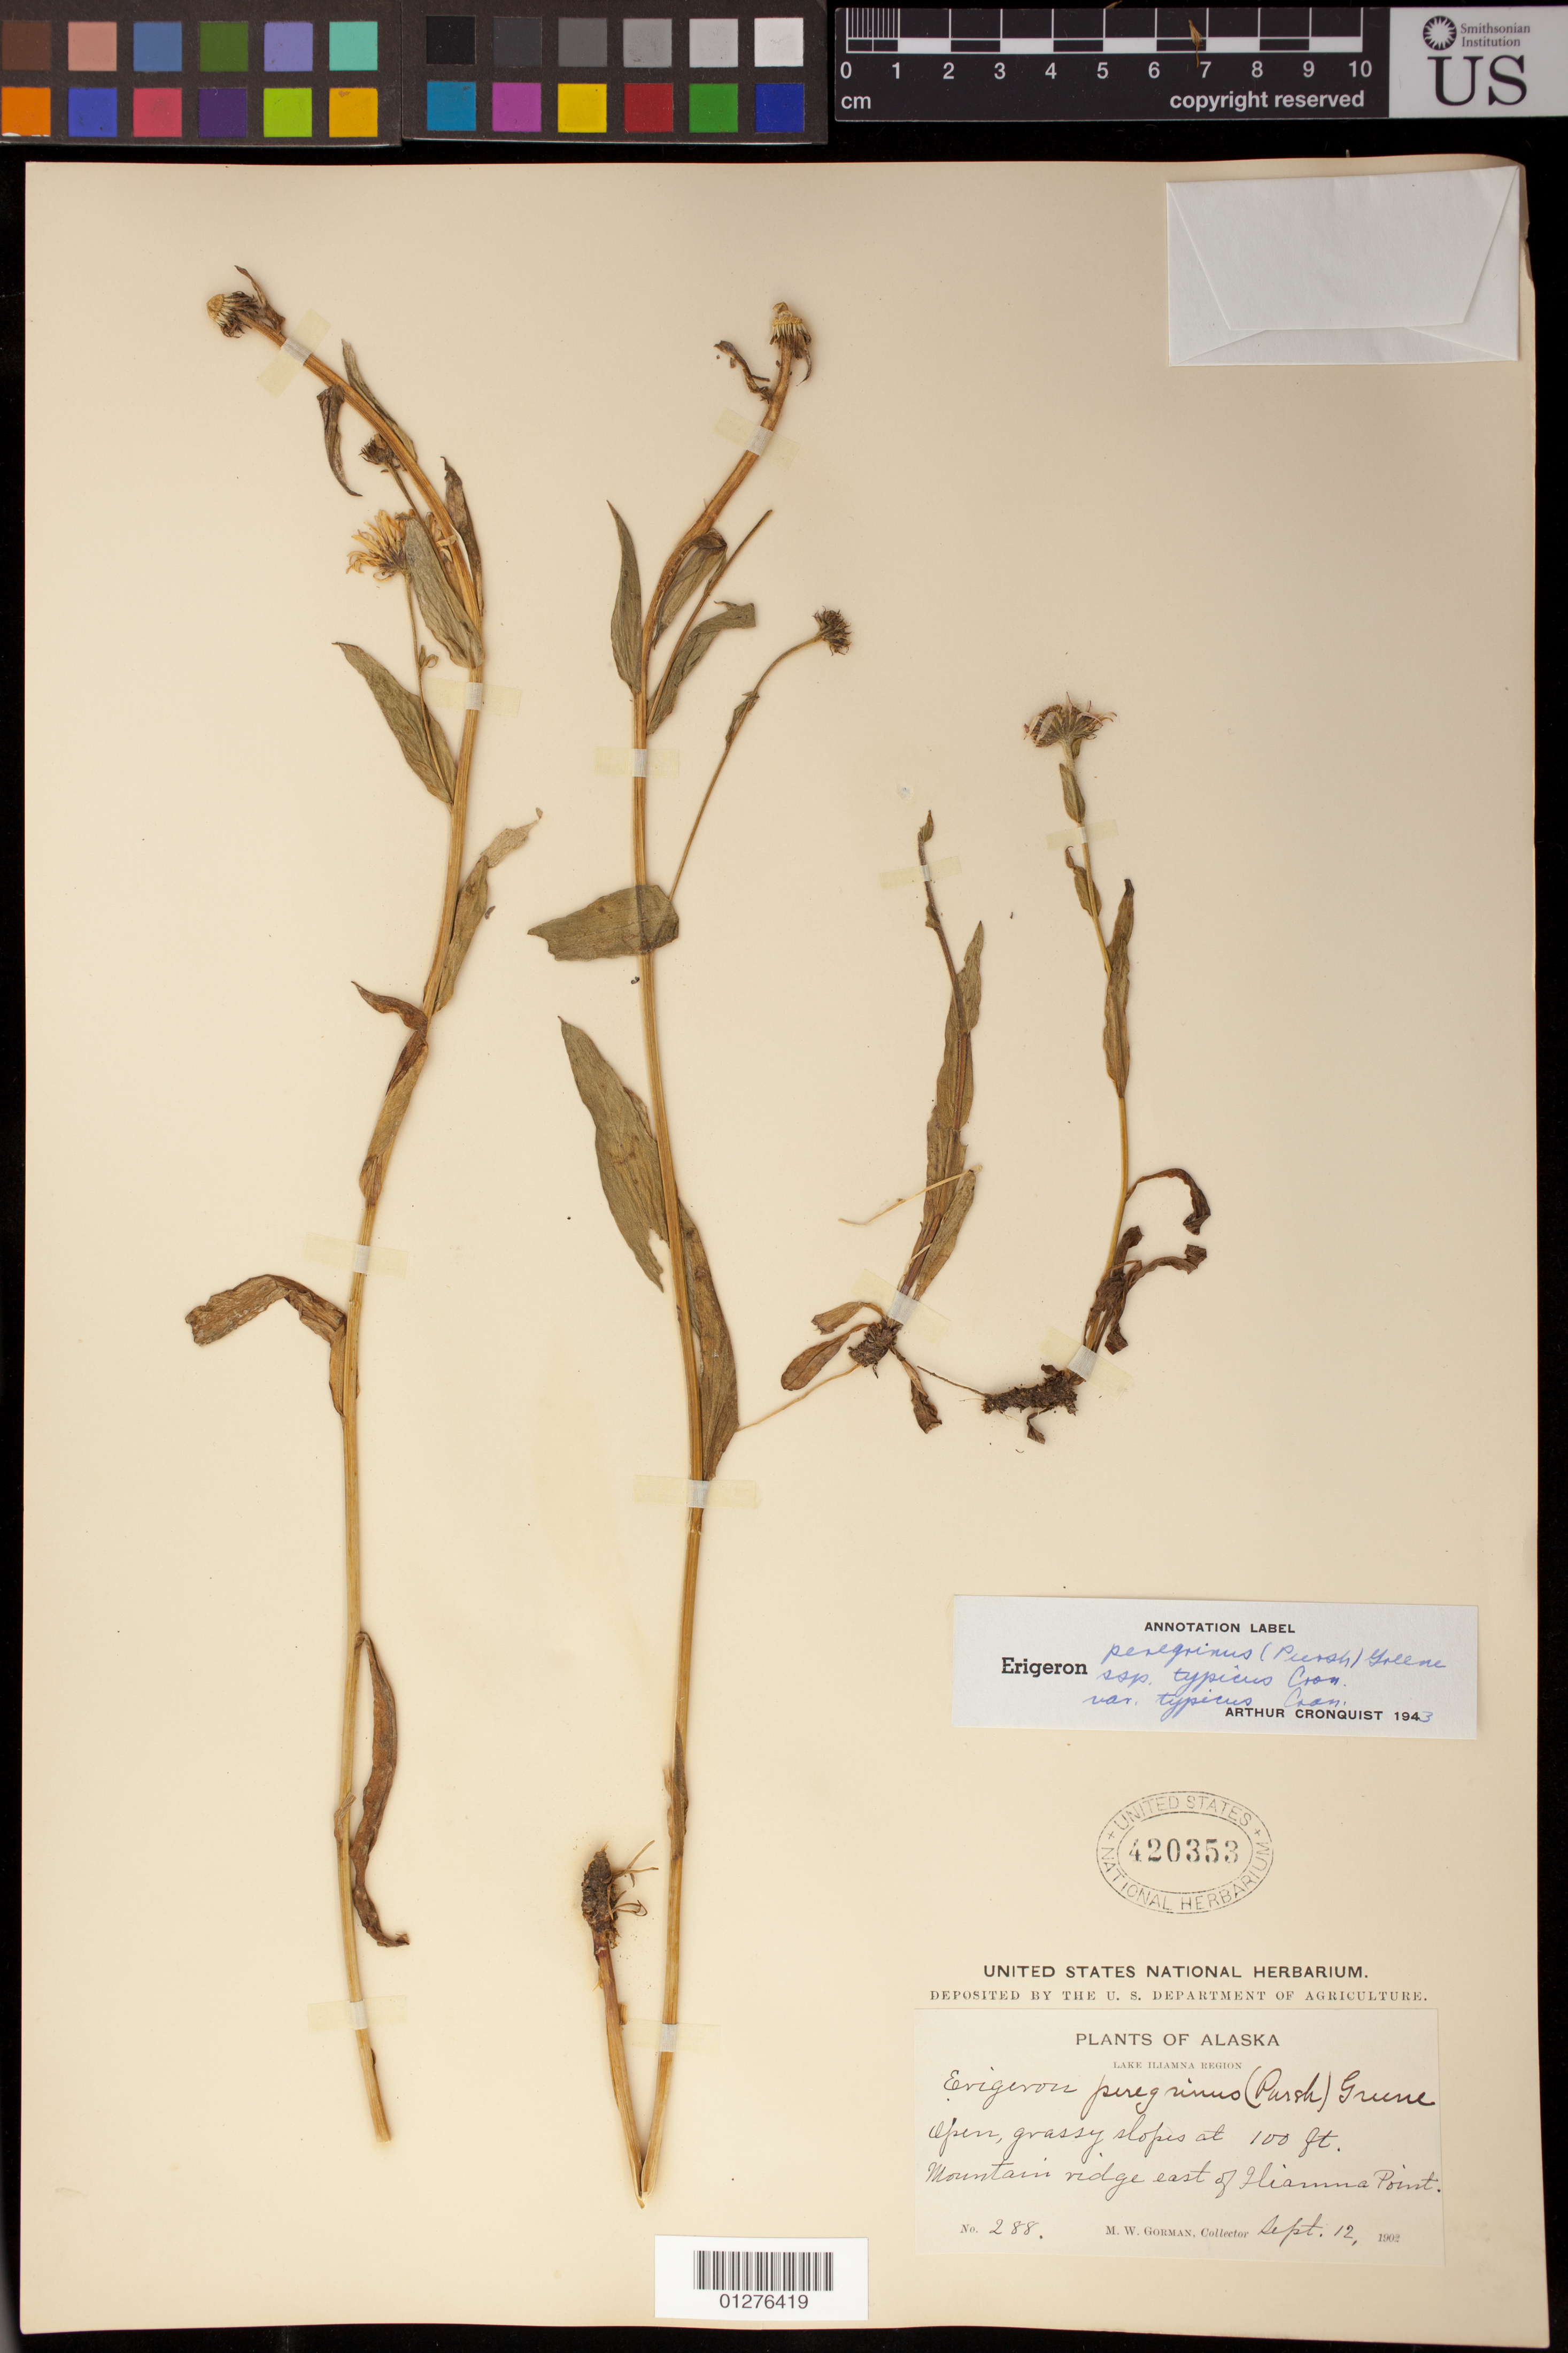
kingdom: Plantae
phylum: Tracheophyta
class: Magnoliopsida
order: Asterales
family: Asteraceae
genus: Erigeron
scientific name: Erigeron peregrinus var. peregrinus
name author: (Banks ex Pursh) Greene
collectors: M. W. Gorman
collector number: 288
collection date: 1902-09-12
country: United States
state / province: Alaska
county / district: Lake And Peninsula Borough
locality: Mountain ridge east of Iliamna Point.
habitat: Open, grassy slopes.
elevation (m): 30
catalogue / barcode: US 420353